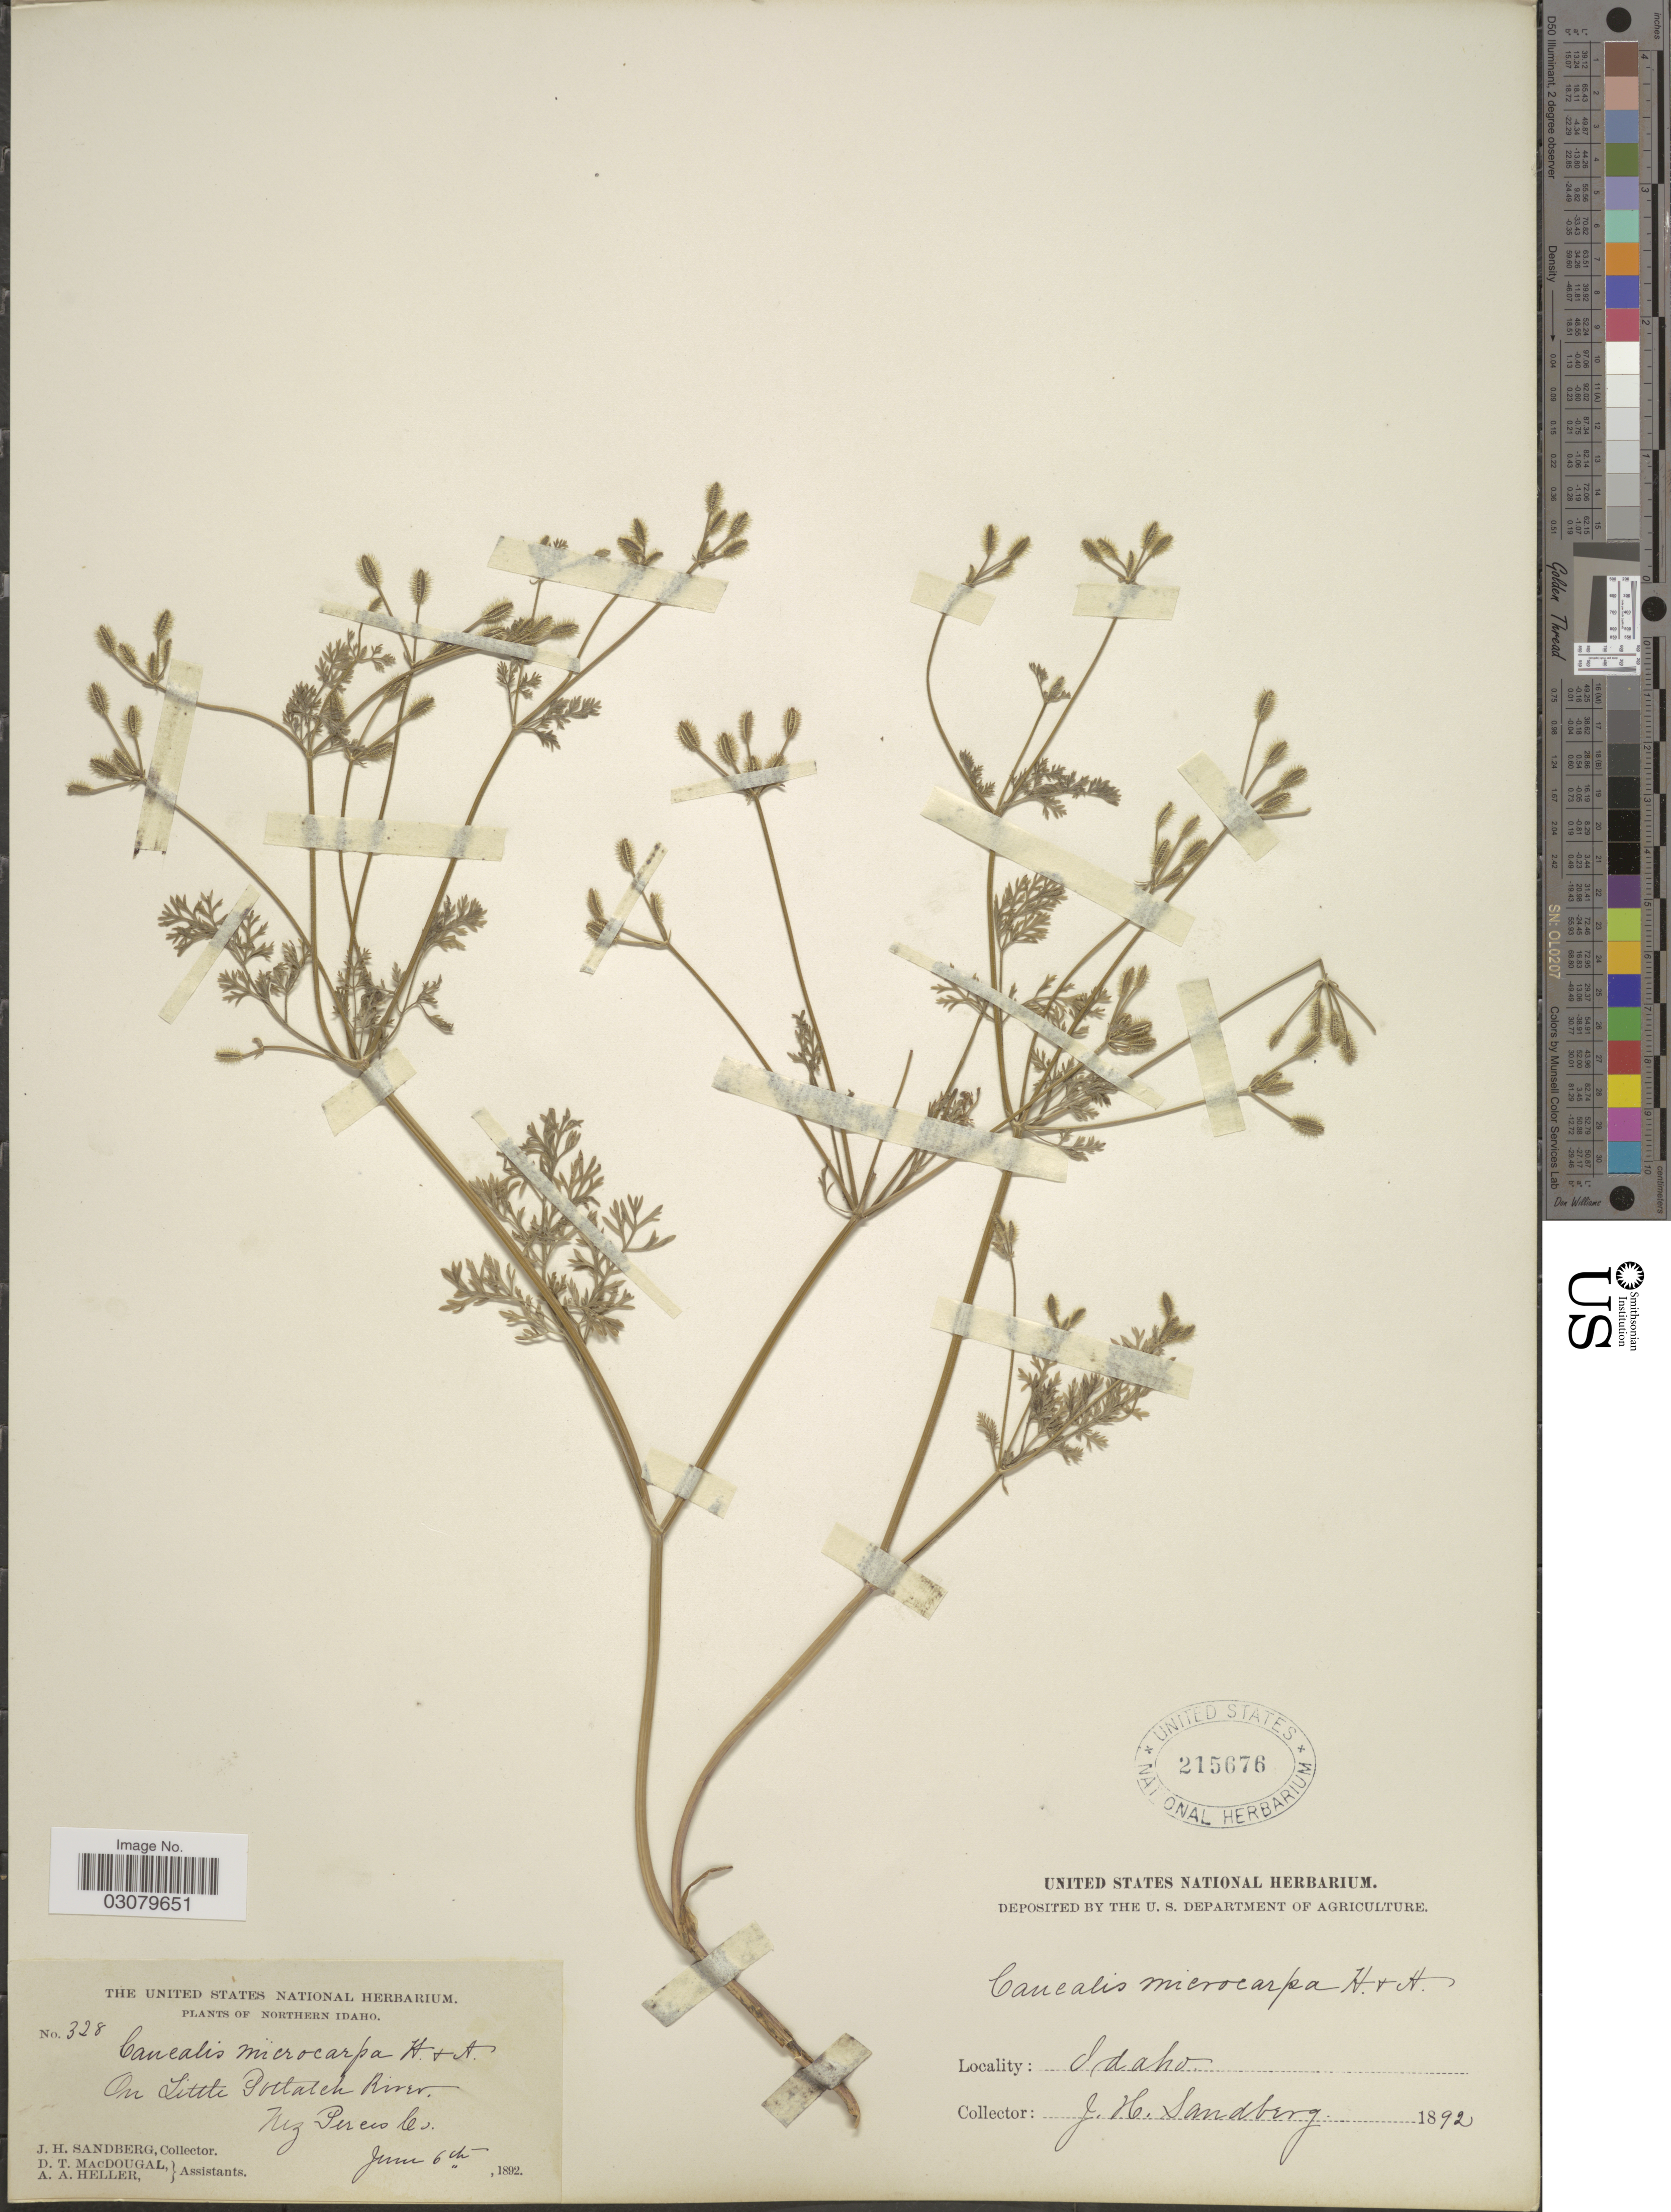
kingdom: Plantae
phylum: Tracheophyta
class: Magnoliopsida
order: Apiales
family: Apiaceae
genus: Caucalis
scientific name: Caucalis microcarpa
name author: Hook. & Arn.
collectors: J. H. Sandberg, D. T. MacDougal & A. A. Heller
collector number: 328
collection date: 1892-06-06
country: United States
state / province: Idaho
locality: Northern Idaho. On Little Potlatch River. Nez Perces Co.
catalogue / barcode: US 215676